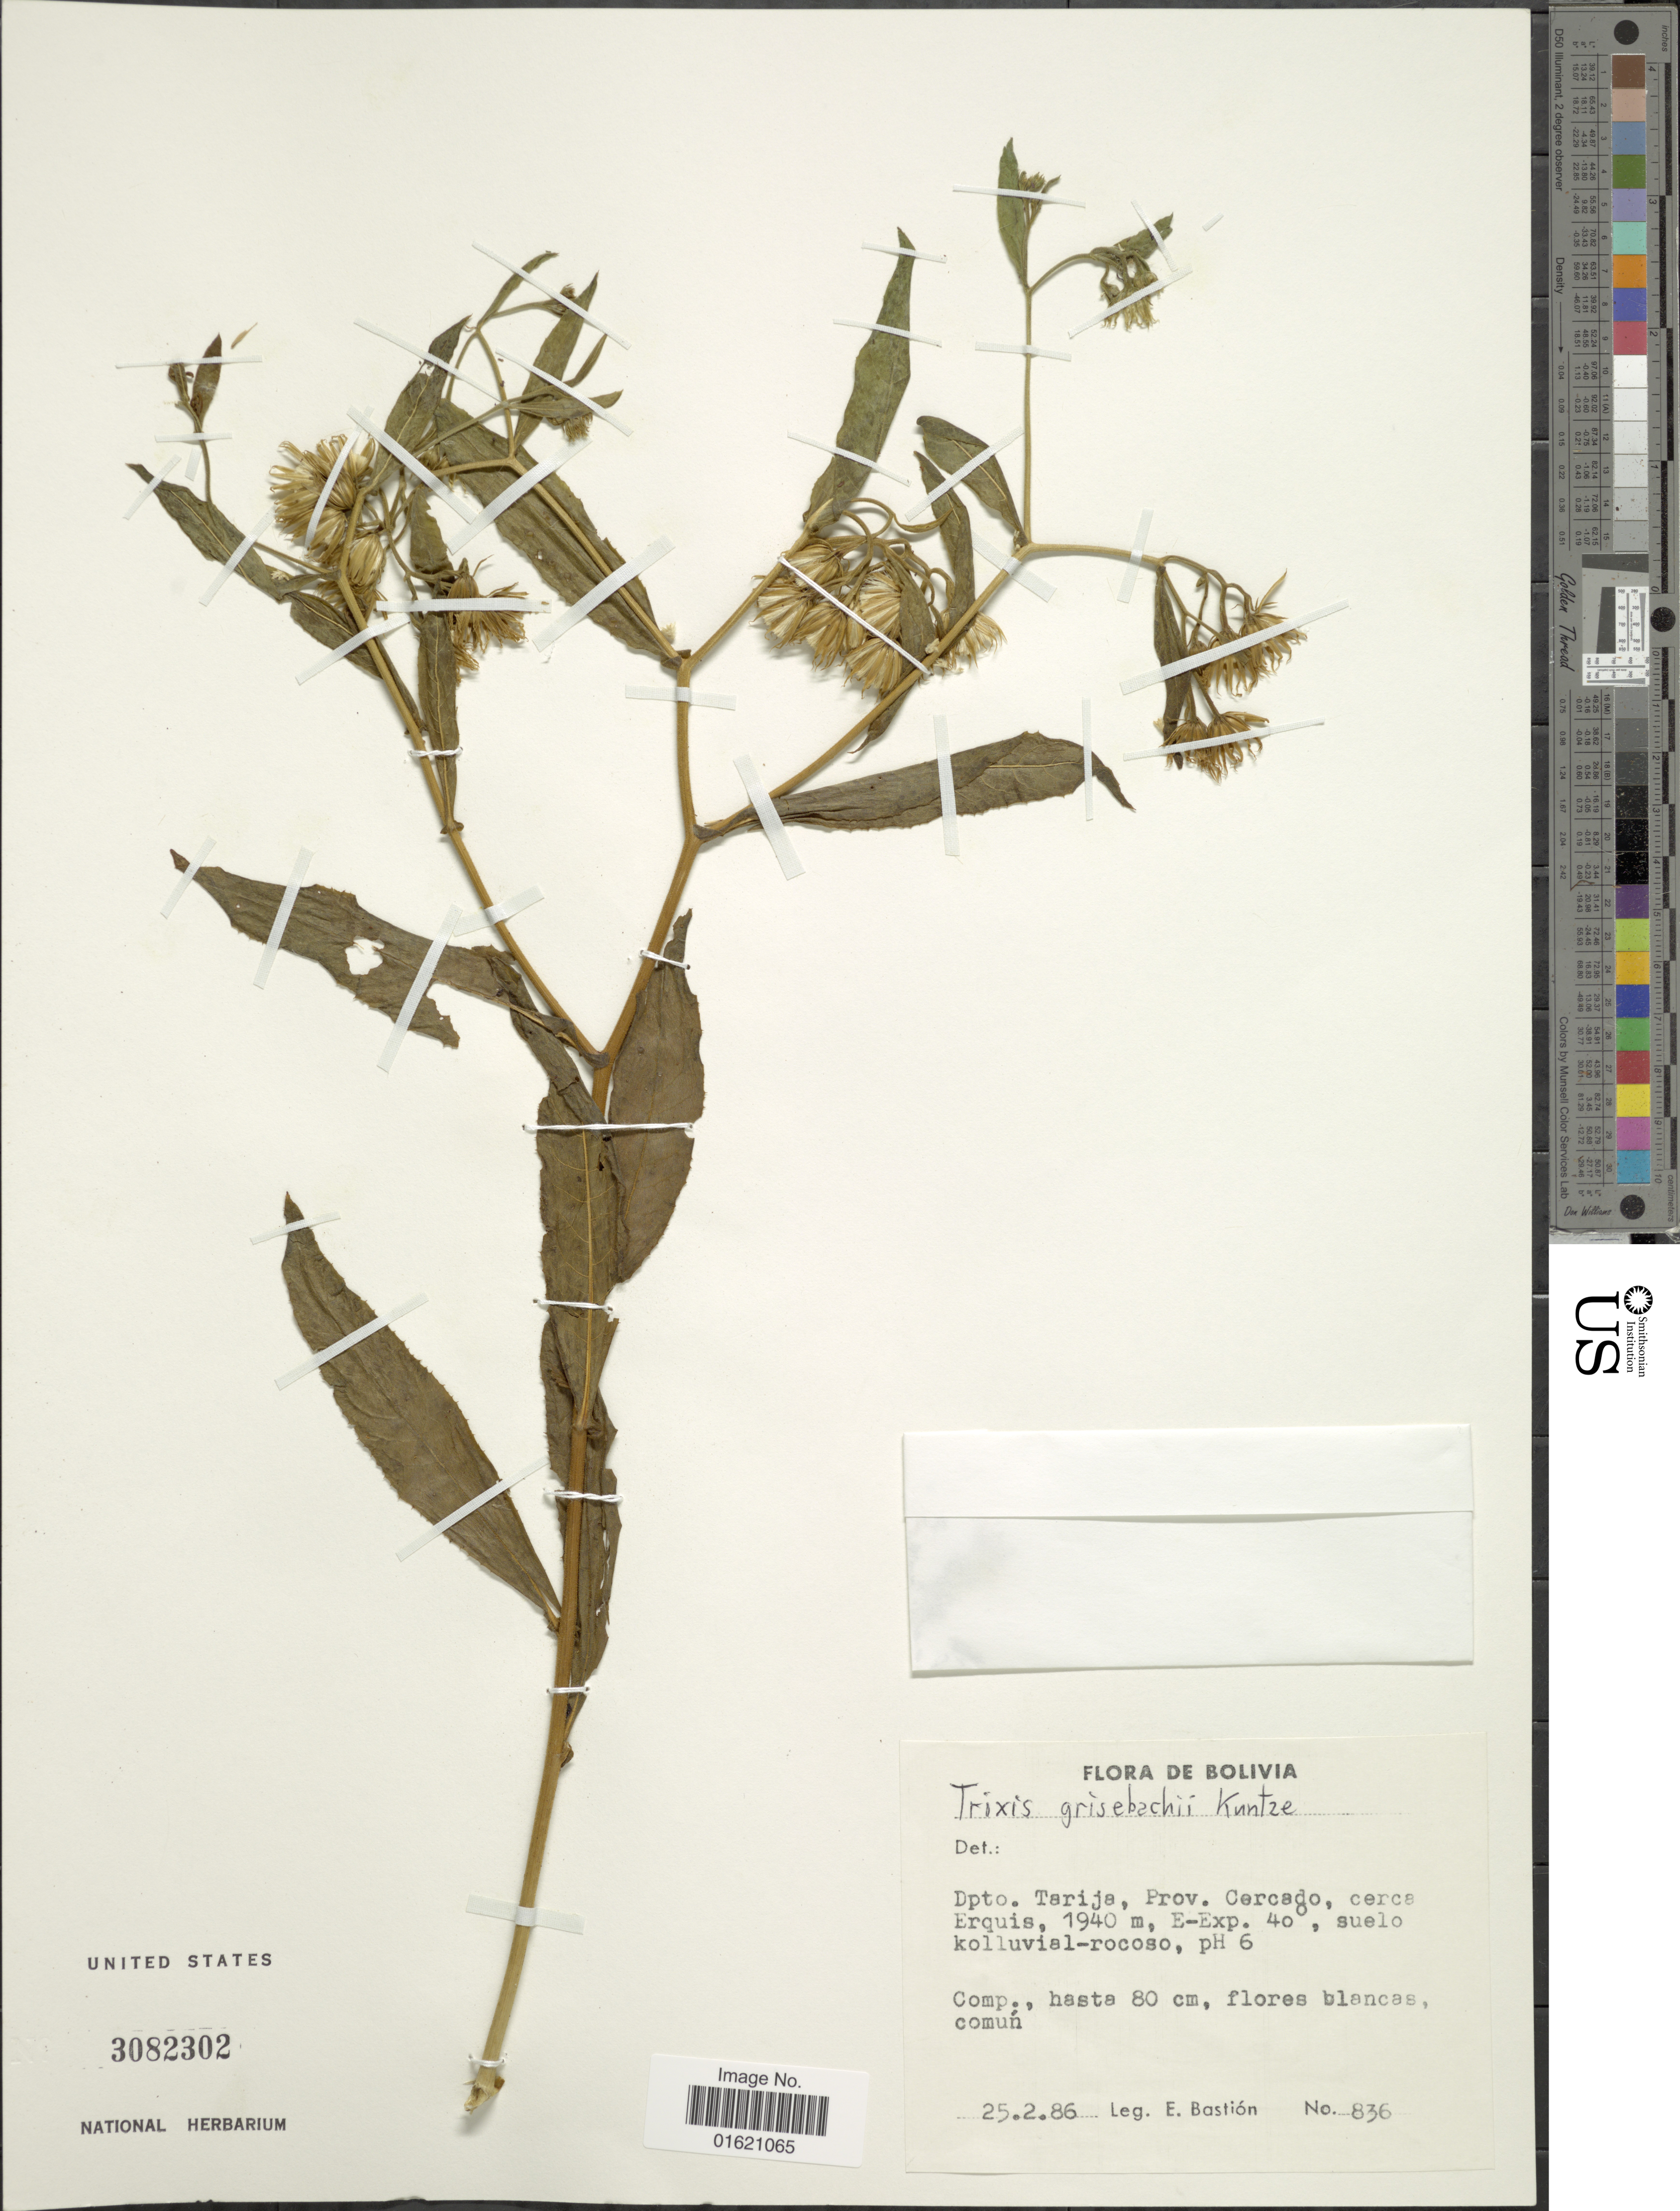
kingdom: Plantae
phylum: Tracheophyta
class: Magnoliopsida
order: Asterales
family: Asteraceae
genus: Trixis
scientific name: Trixis grisebachii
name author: Kuntze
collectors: E. Bastian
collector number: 836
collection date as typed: Transcribed d/m/y: 25/2/86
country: Bolivia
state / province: Tarija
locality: Prov. Cercado, cerca Erquis, E-Exp. 40, pH6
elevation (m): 1940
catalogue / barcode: US 3082302